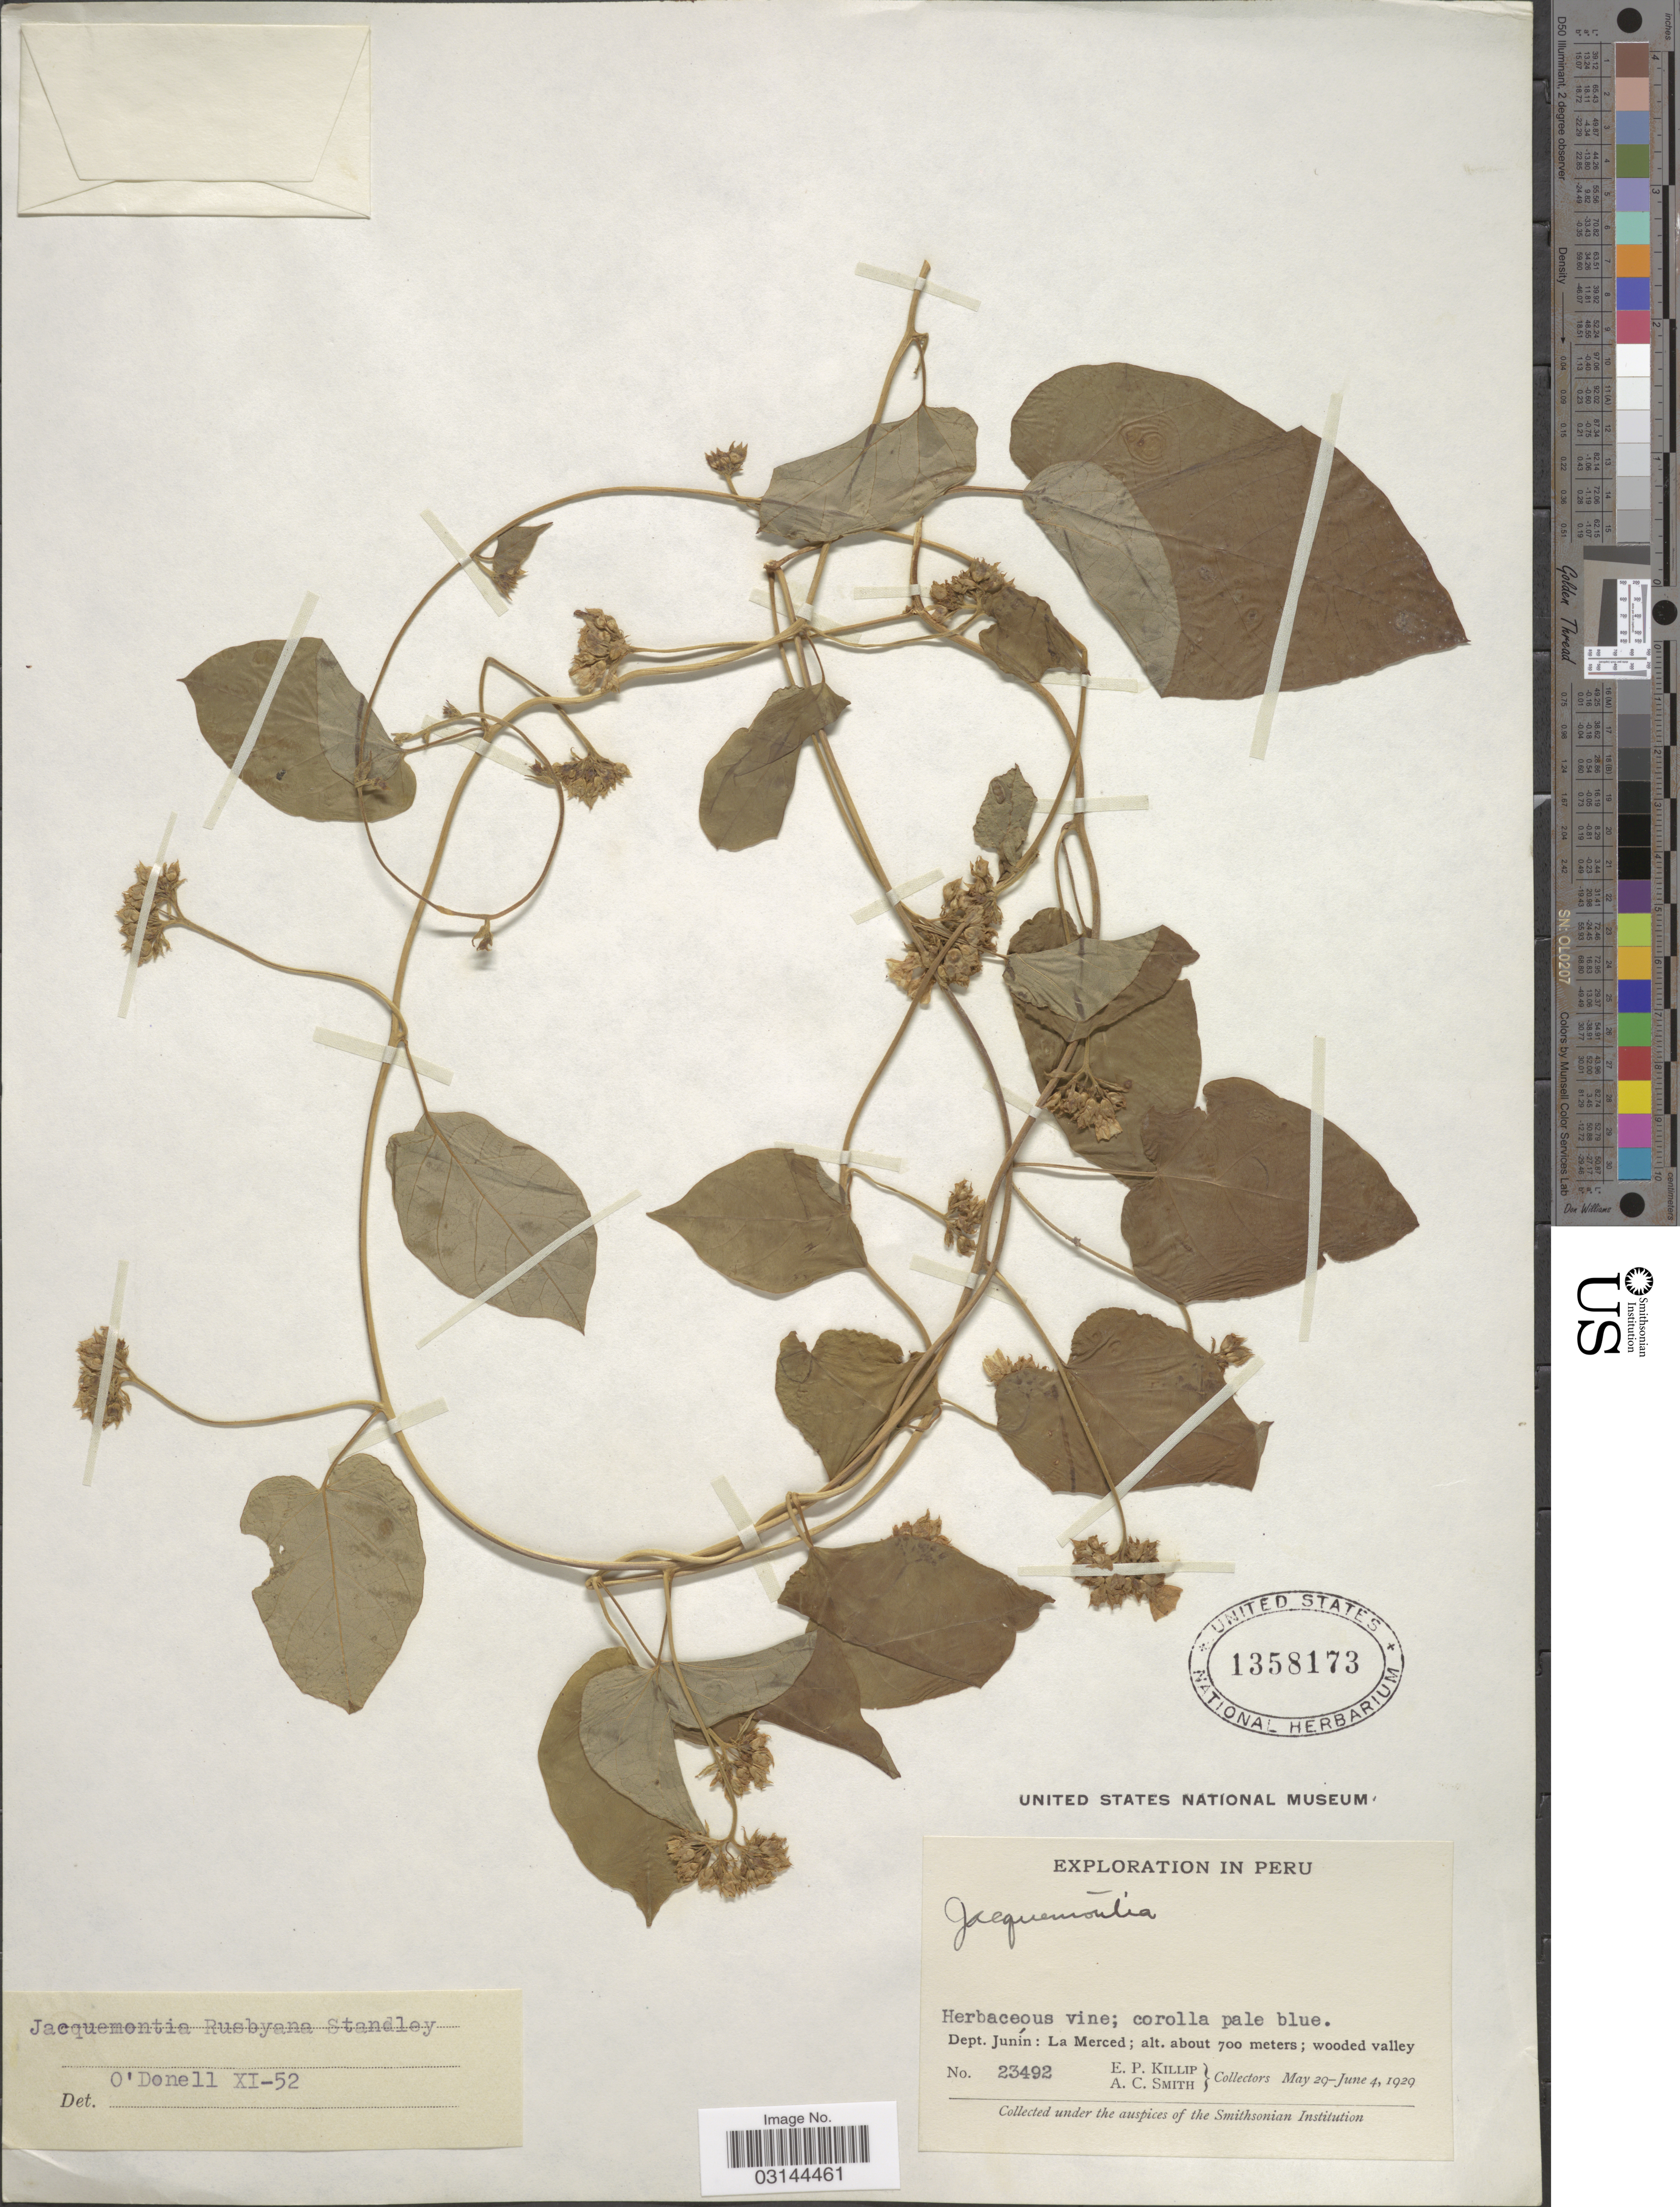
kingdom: Plantae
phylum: Tracheophyta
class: Magnoliopsida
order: Solanales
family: Convolvulaceae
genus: Jacquemontia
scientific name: Jacquemontia rusbyana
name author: Standl.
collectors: E. P. Killip & A. C. Smith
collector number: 23492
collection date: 1929-05-29/1929-06-04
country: Peru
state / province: Junín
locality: Dept. Junín: La Merced.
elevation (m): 700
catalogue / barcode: US 1358173